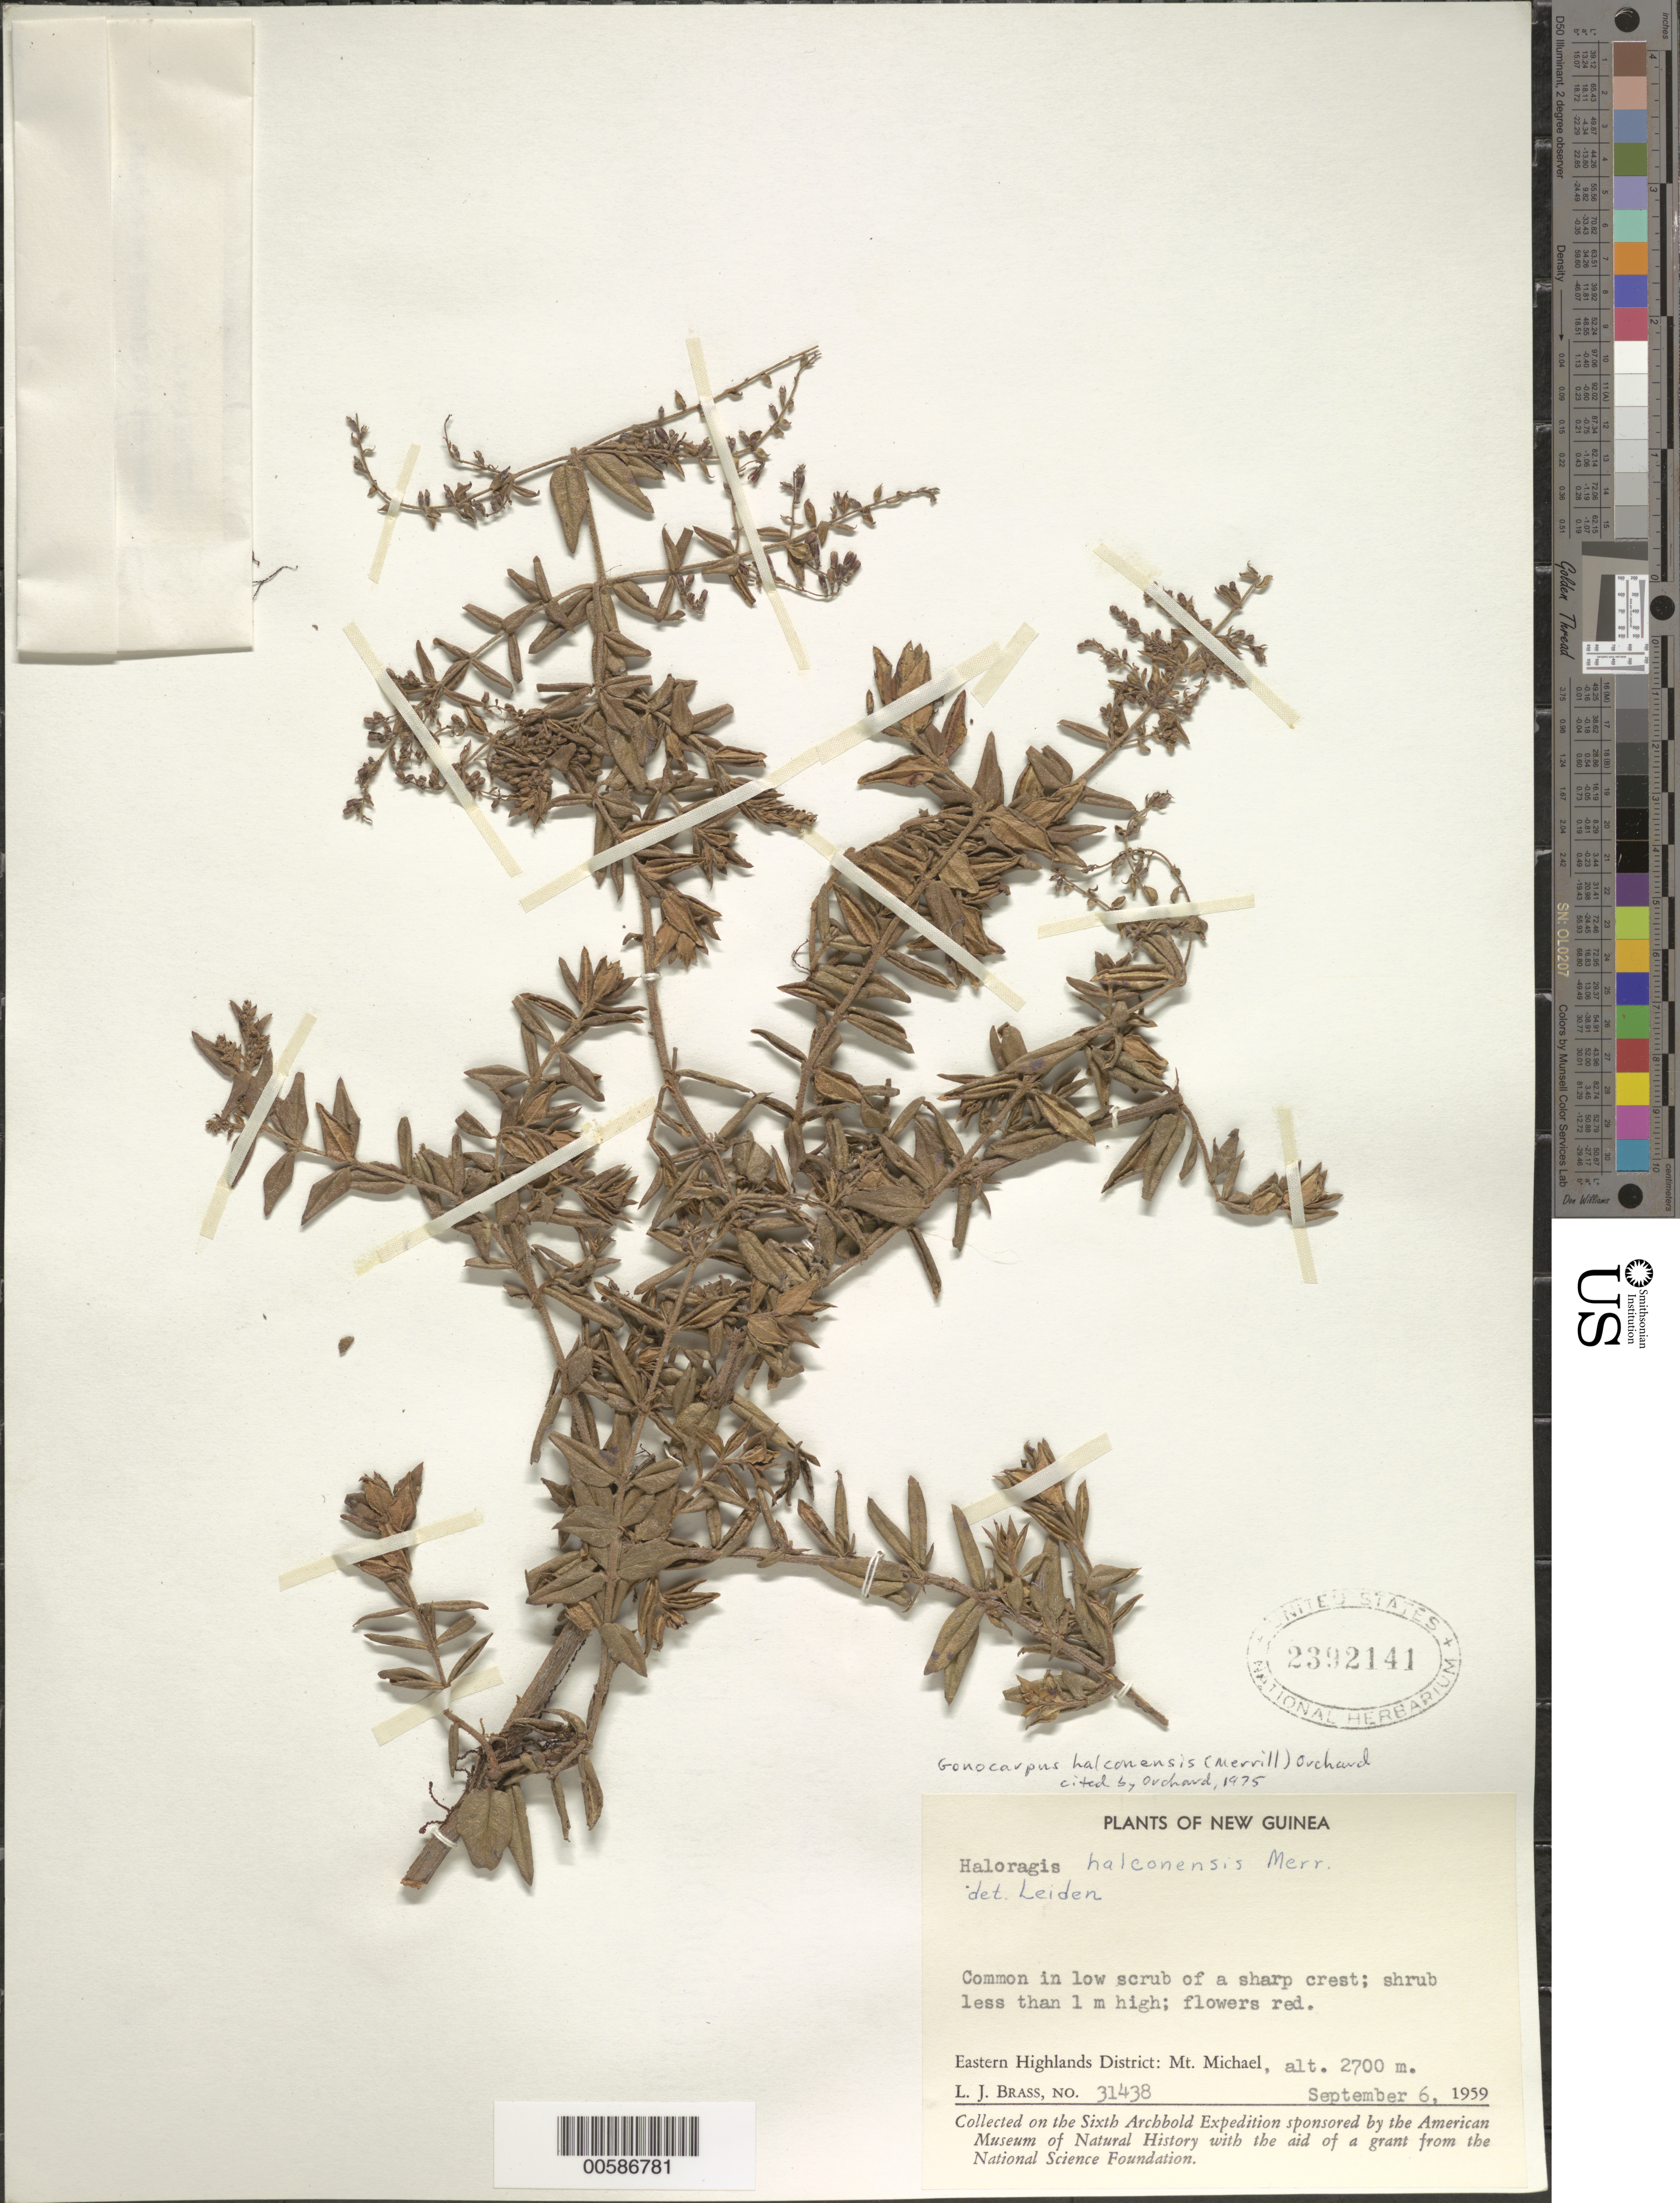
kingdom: Plantae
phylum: Tracheophyta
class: Magnoliopsida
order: Saxifragales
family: Haloragaceae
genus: Gonocarpus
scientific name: Gonocarpus halconensis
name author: (Merr.) Orchard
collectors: L. J. Brass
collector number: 31438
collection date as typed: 06 Sep 1959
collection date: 1959-09-06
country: Papua New Guinea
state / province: Eastern Highlands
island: New Guinea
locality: Mt. Michael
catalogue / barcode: US 2392141